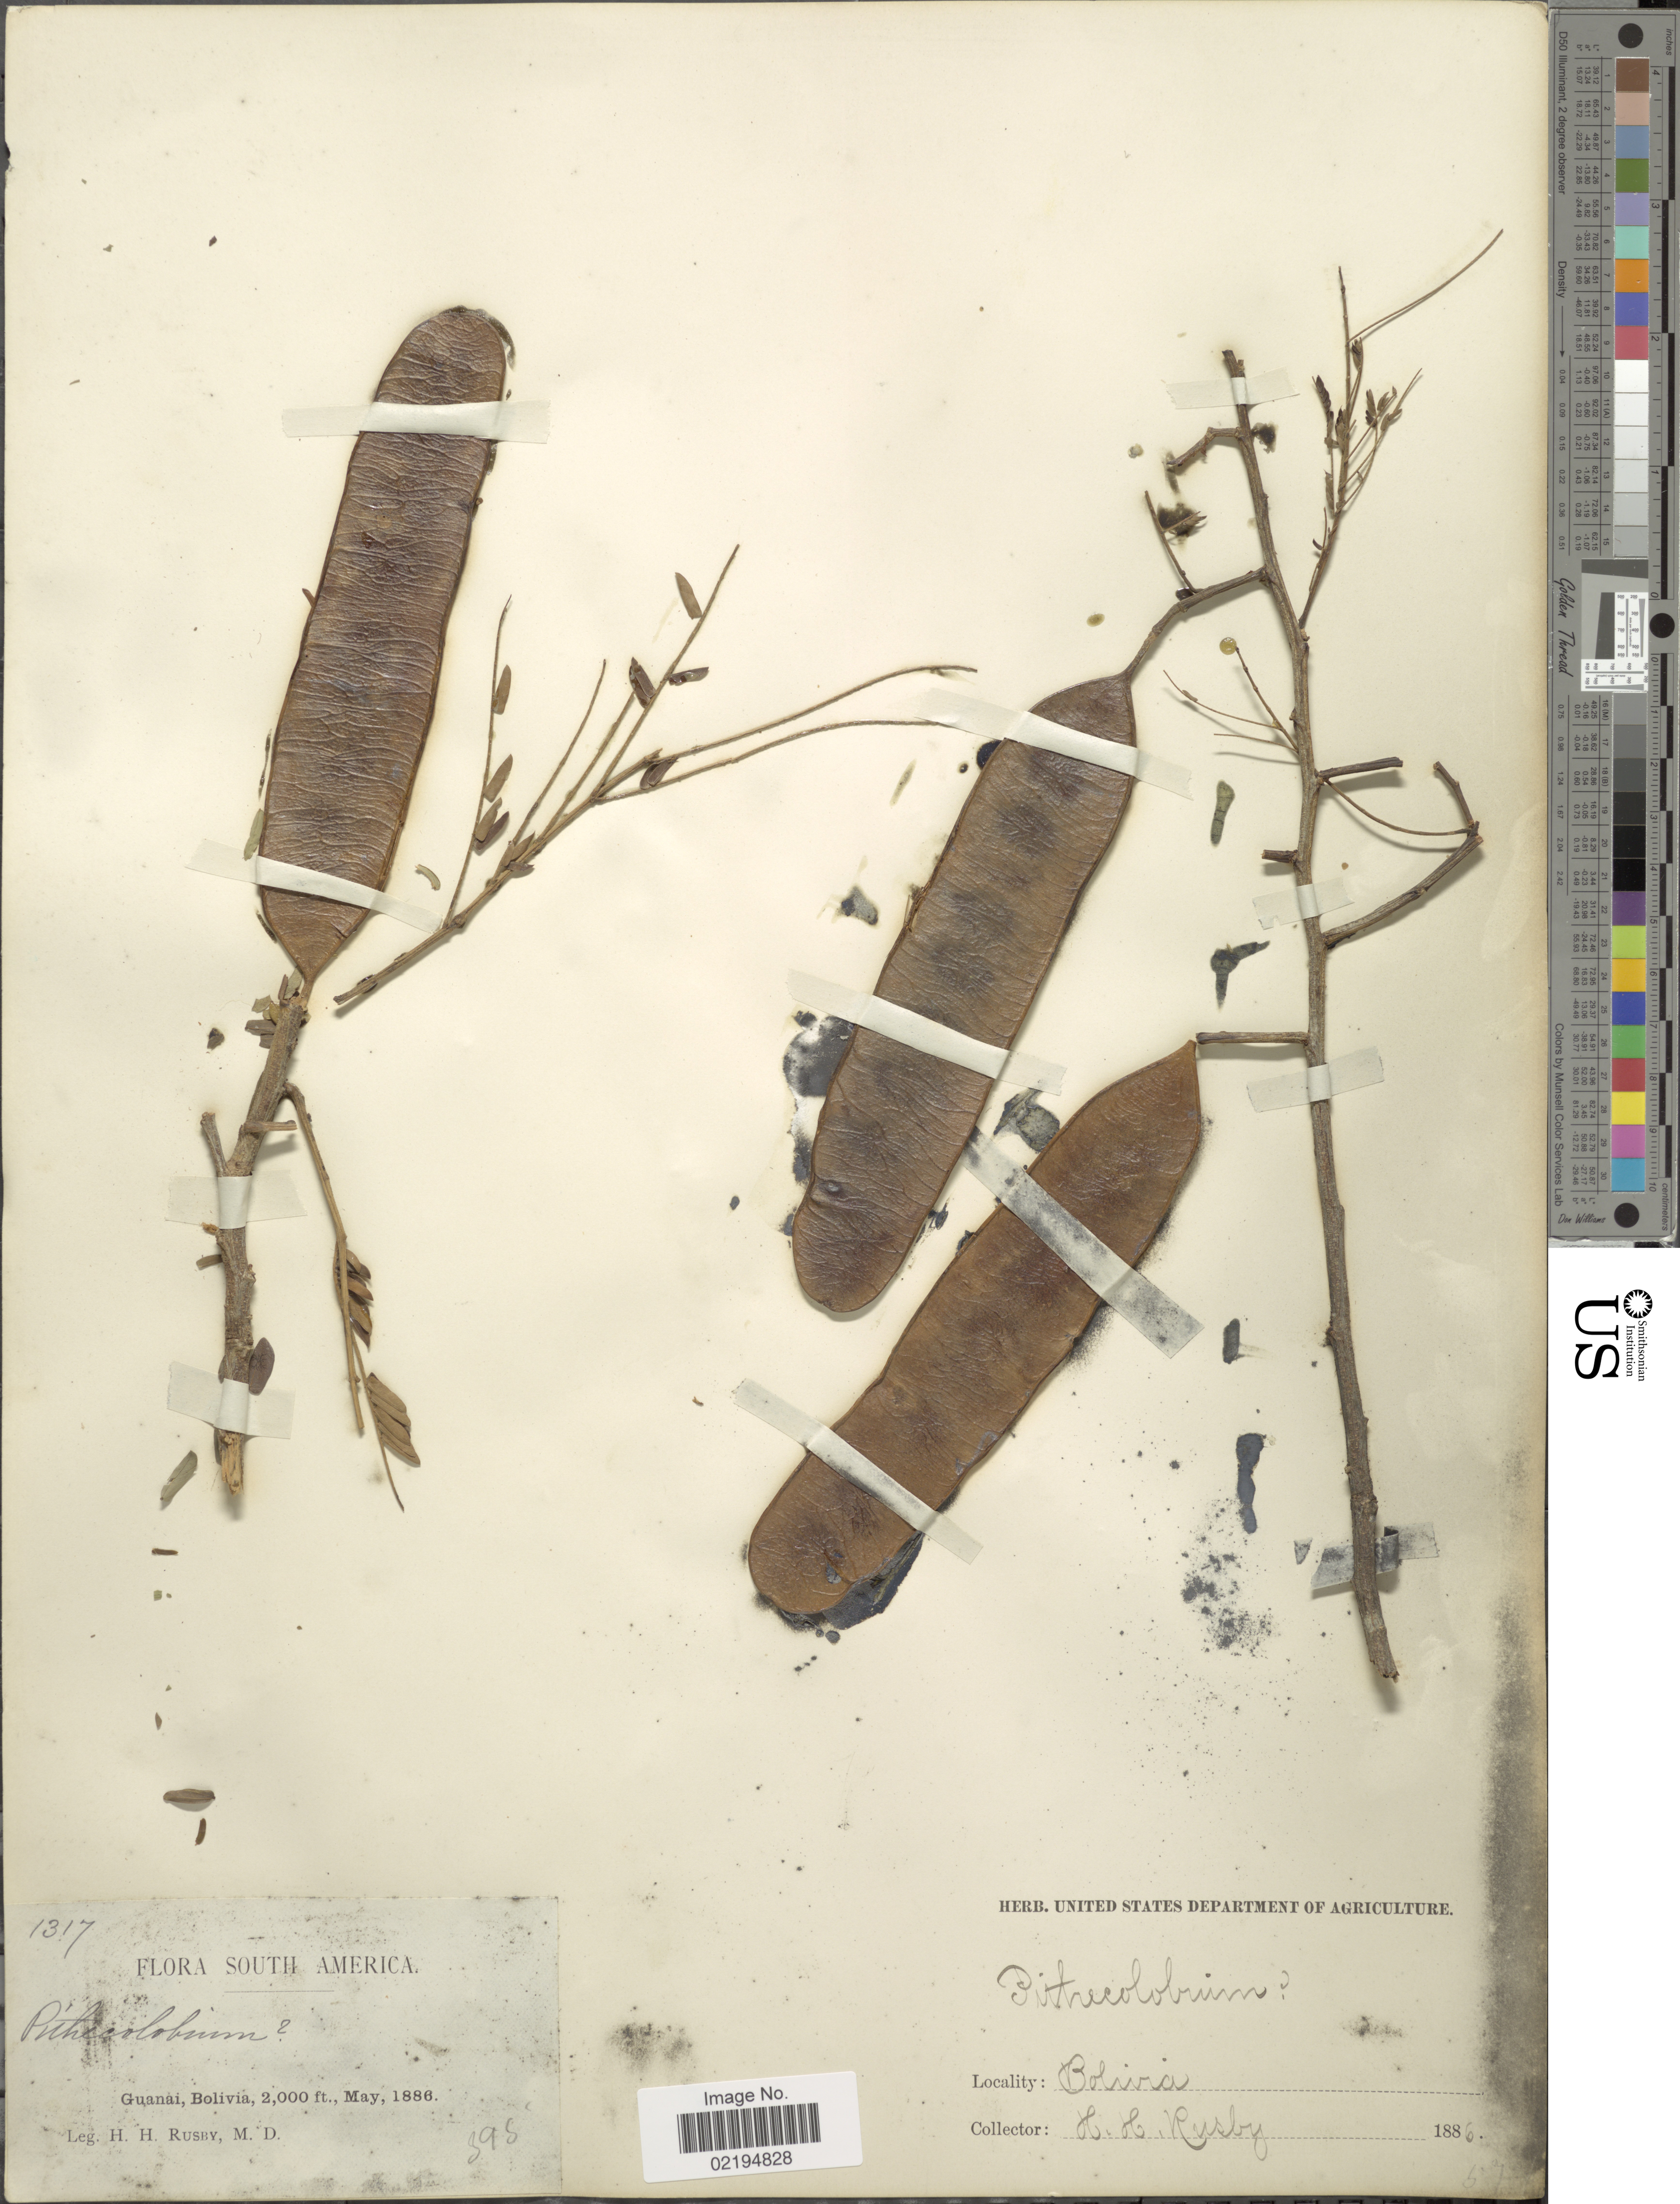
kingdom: Plantae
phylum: Tracheophyta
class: Magnoliopsida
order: Fabales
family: Fabaceae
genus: Albizia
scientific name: Albizia sp.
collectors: H. H. Rusby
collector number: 1317?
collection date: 1886-05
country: Bolivia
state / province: La Páz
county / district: Larecaja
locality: Guanay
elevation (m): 610